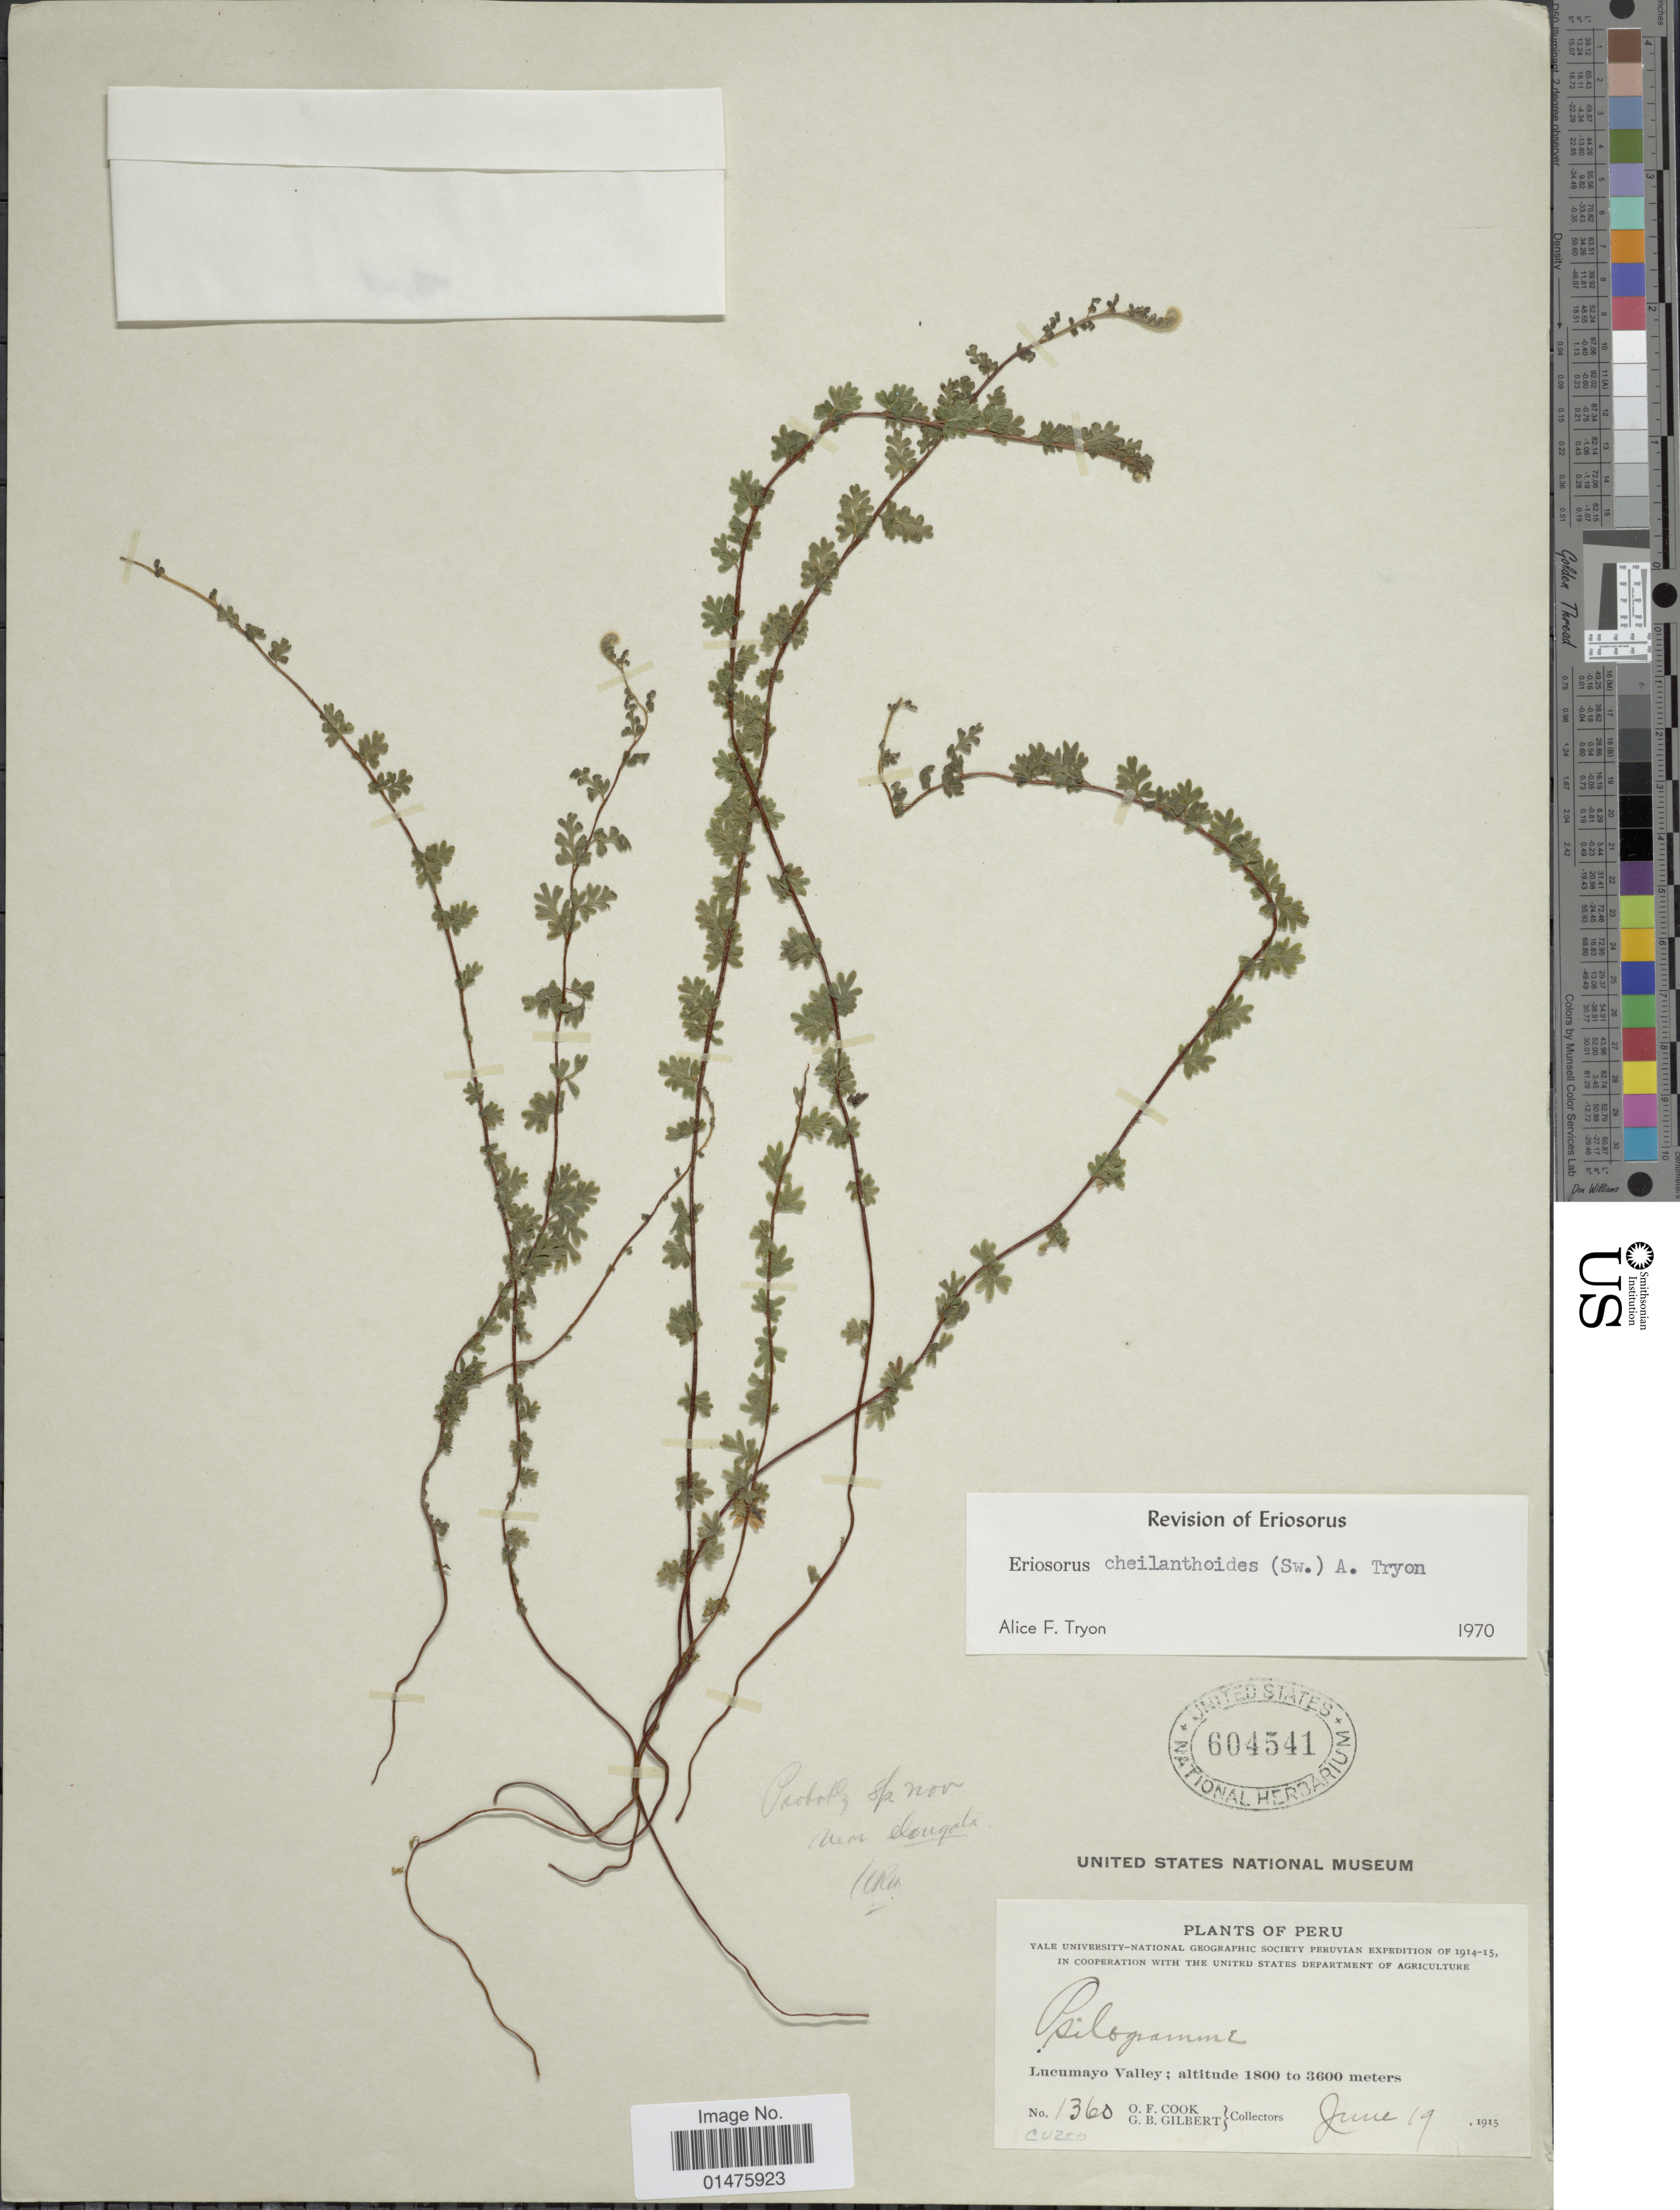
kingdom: Plantae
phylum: Tracheophyta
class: Polypodiopsida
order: Polypodiales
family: Pteridaceae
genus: Jamesonia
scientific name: Jamesonia cheilanthoides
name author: (Sw.) Christenh.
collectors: O. F. Cook & G. B. Gilbert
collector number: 1360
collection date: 1915-06-19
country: Peru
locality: Lucumayo Valley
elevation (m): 1800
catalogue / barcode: US 604541